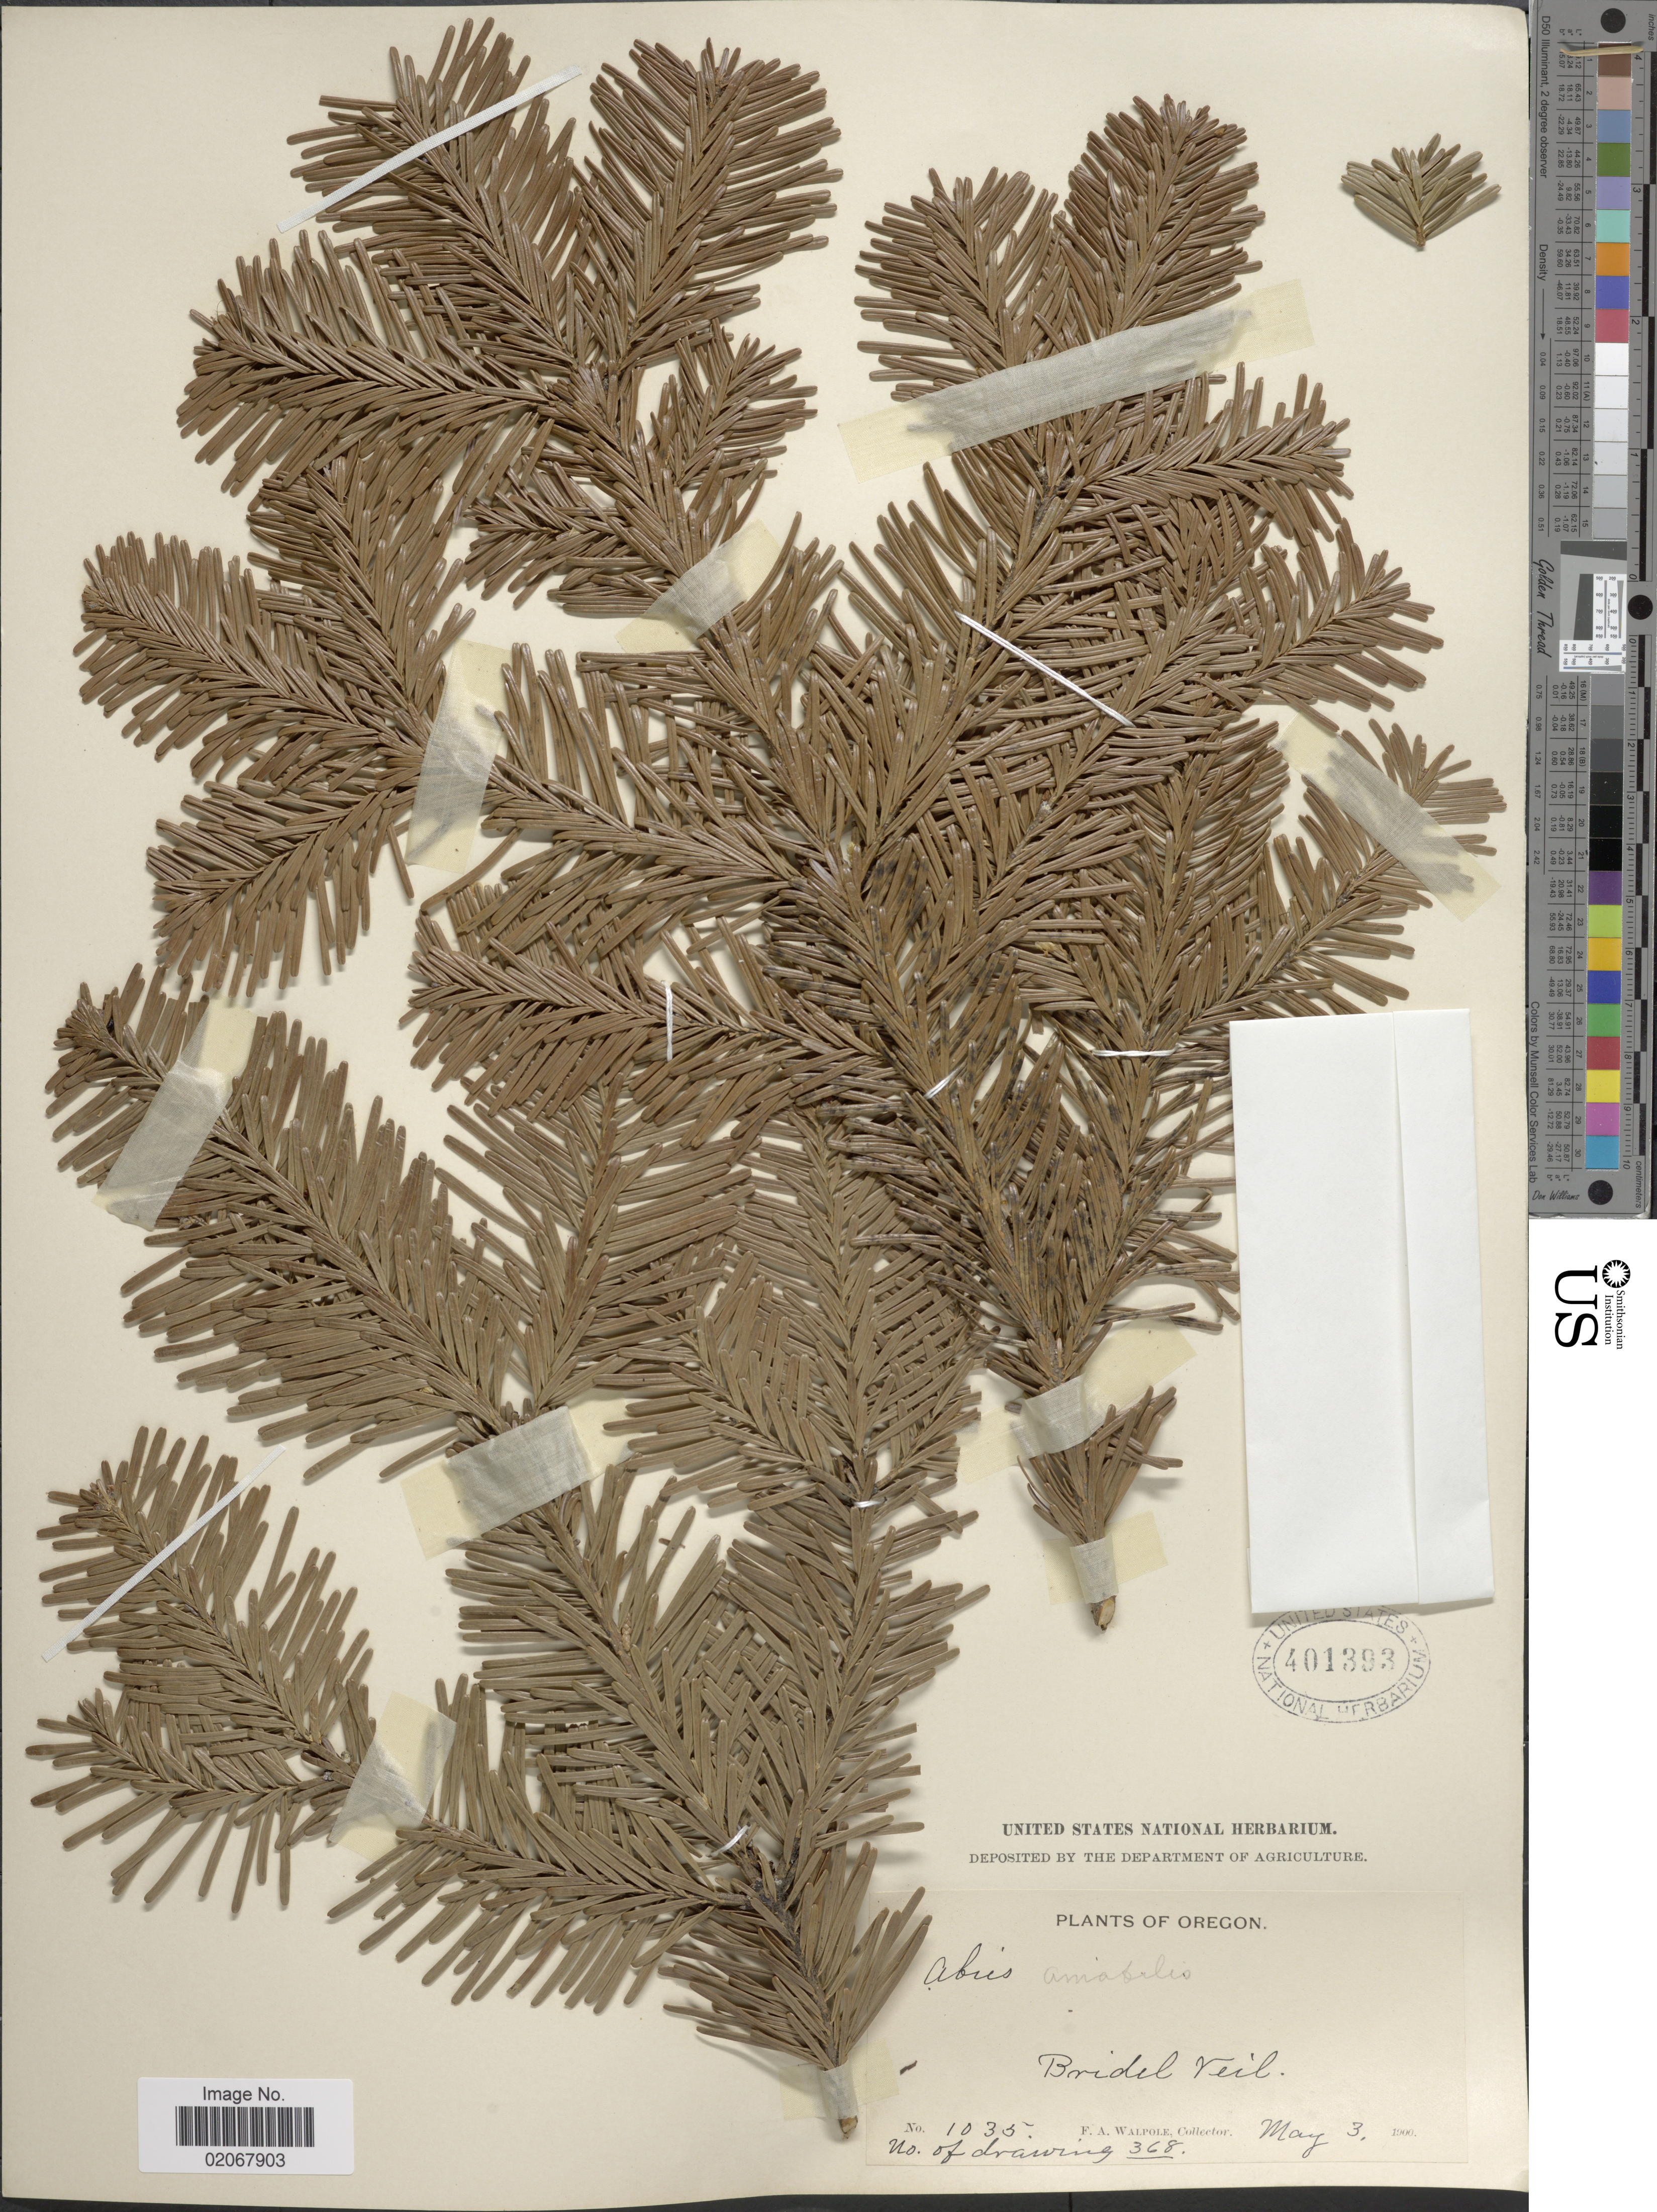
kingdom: Plantae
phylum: Tracheophyta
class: Pinopsida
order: Pinales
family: Pinaceae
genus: Abies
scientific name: Abies amabilis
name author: Douglas ex J. Forbes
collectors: F. Walpole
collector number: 1035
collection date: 1900-05-03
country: United States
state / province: Oregon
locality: Bridal Veil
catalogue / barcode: US 401393